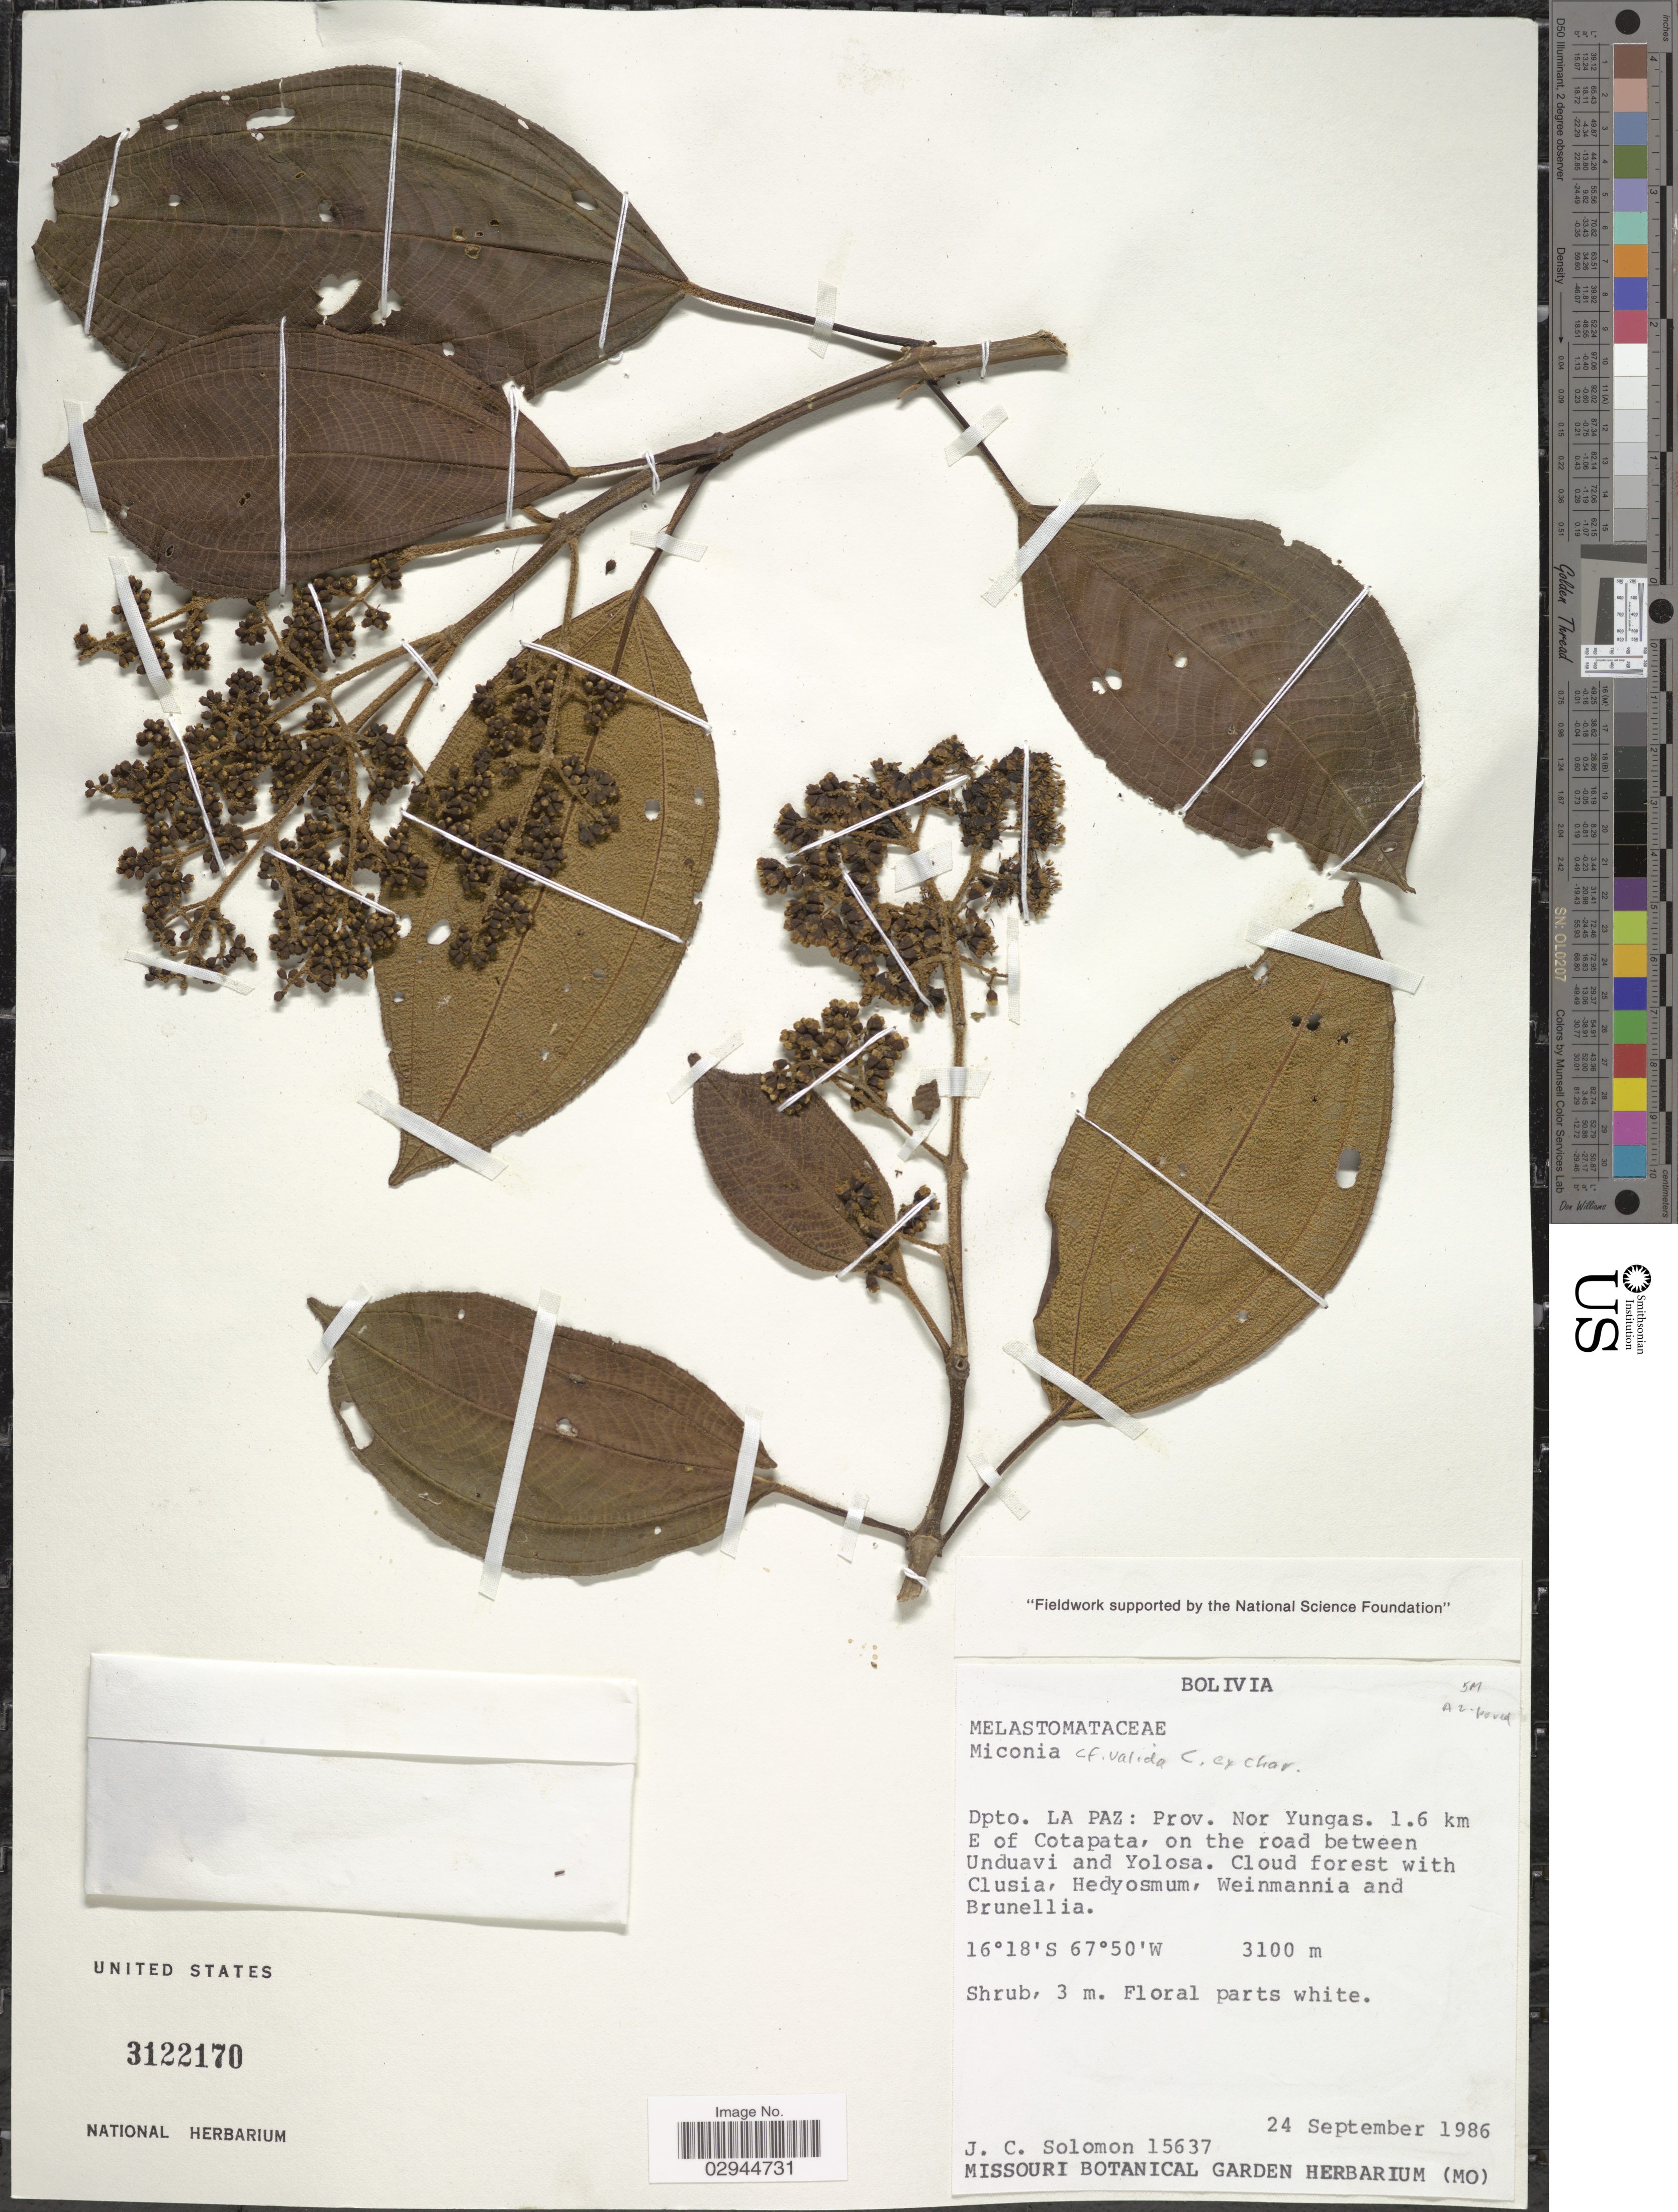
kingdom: Plantae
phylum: Tracheophyta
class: Magnoliopsida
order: Myrtales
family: Melastomataceae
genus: Miconia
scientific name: Miconia valida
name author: Cogn.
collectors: J. C. Solomon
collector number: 15637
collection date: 1986-09-24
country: Bolivia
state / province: La Paz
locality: Dpto. La Paz: Prov. Nor Yungas. 1.6 km E of Cotapata, on the road between Unduavi and Yolosa.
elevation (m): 3100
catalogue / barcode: US 3122170